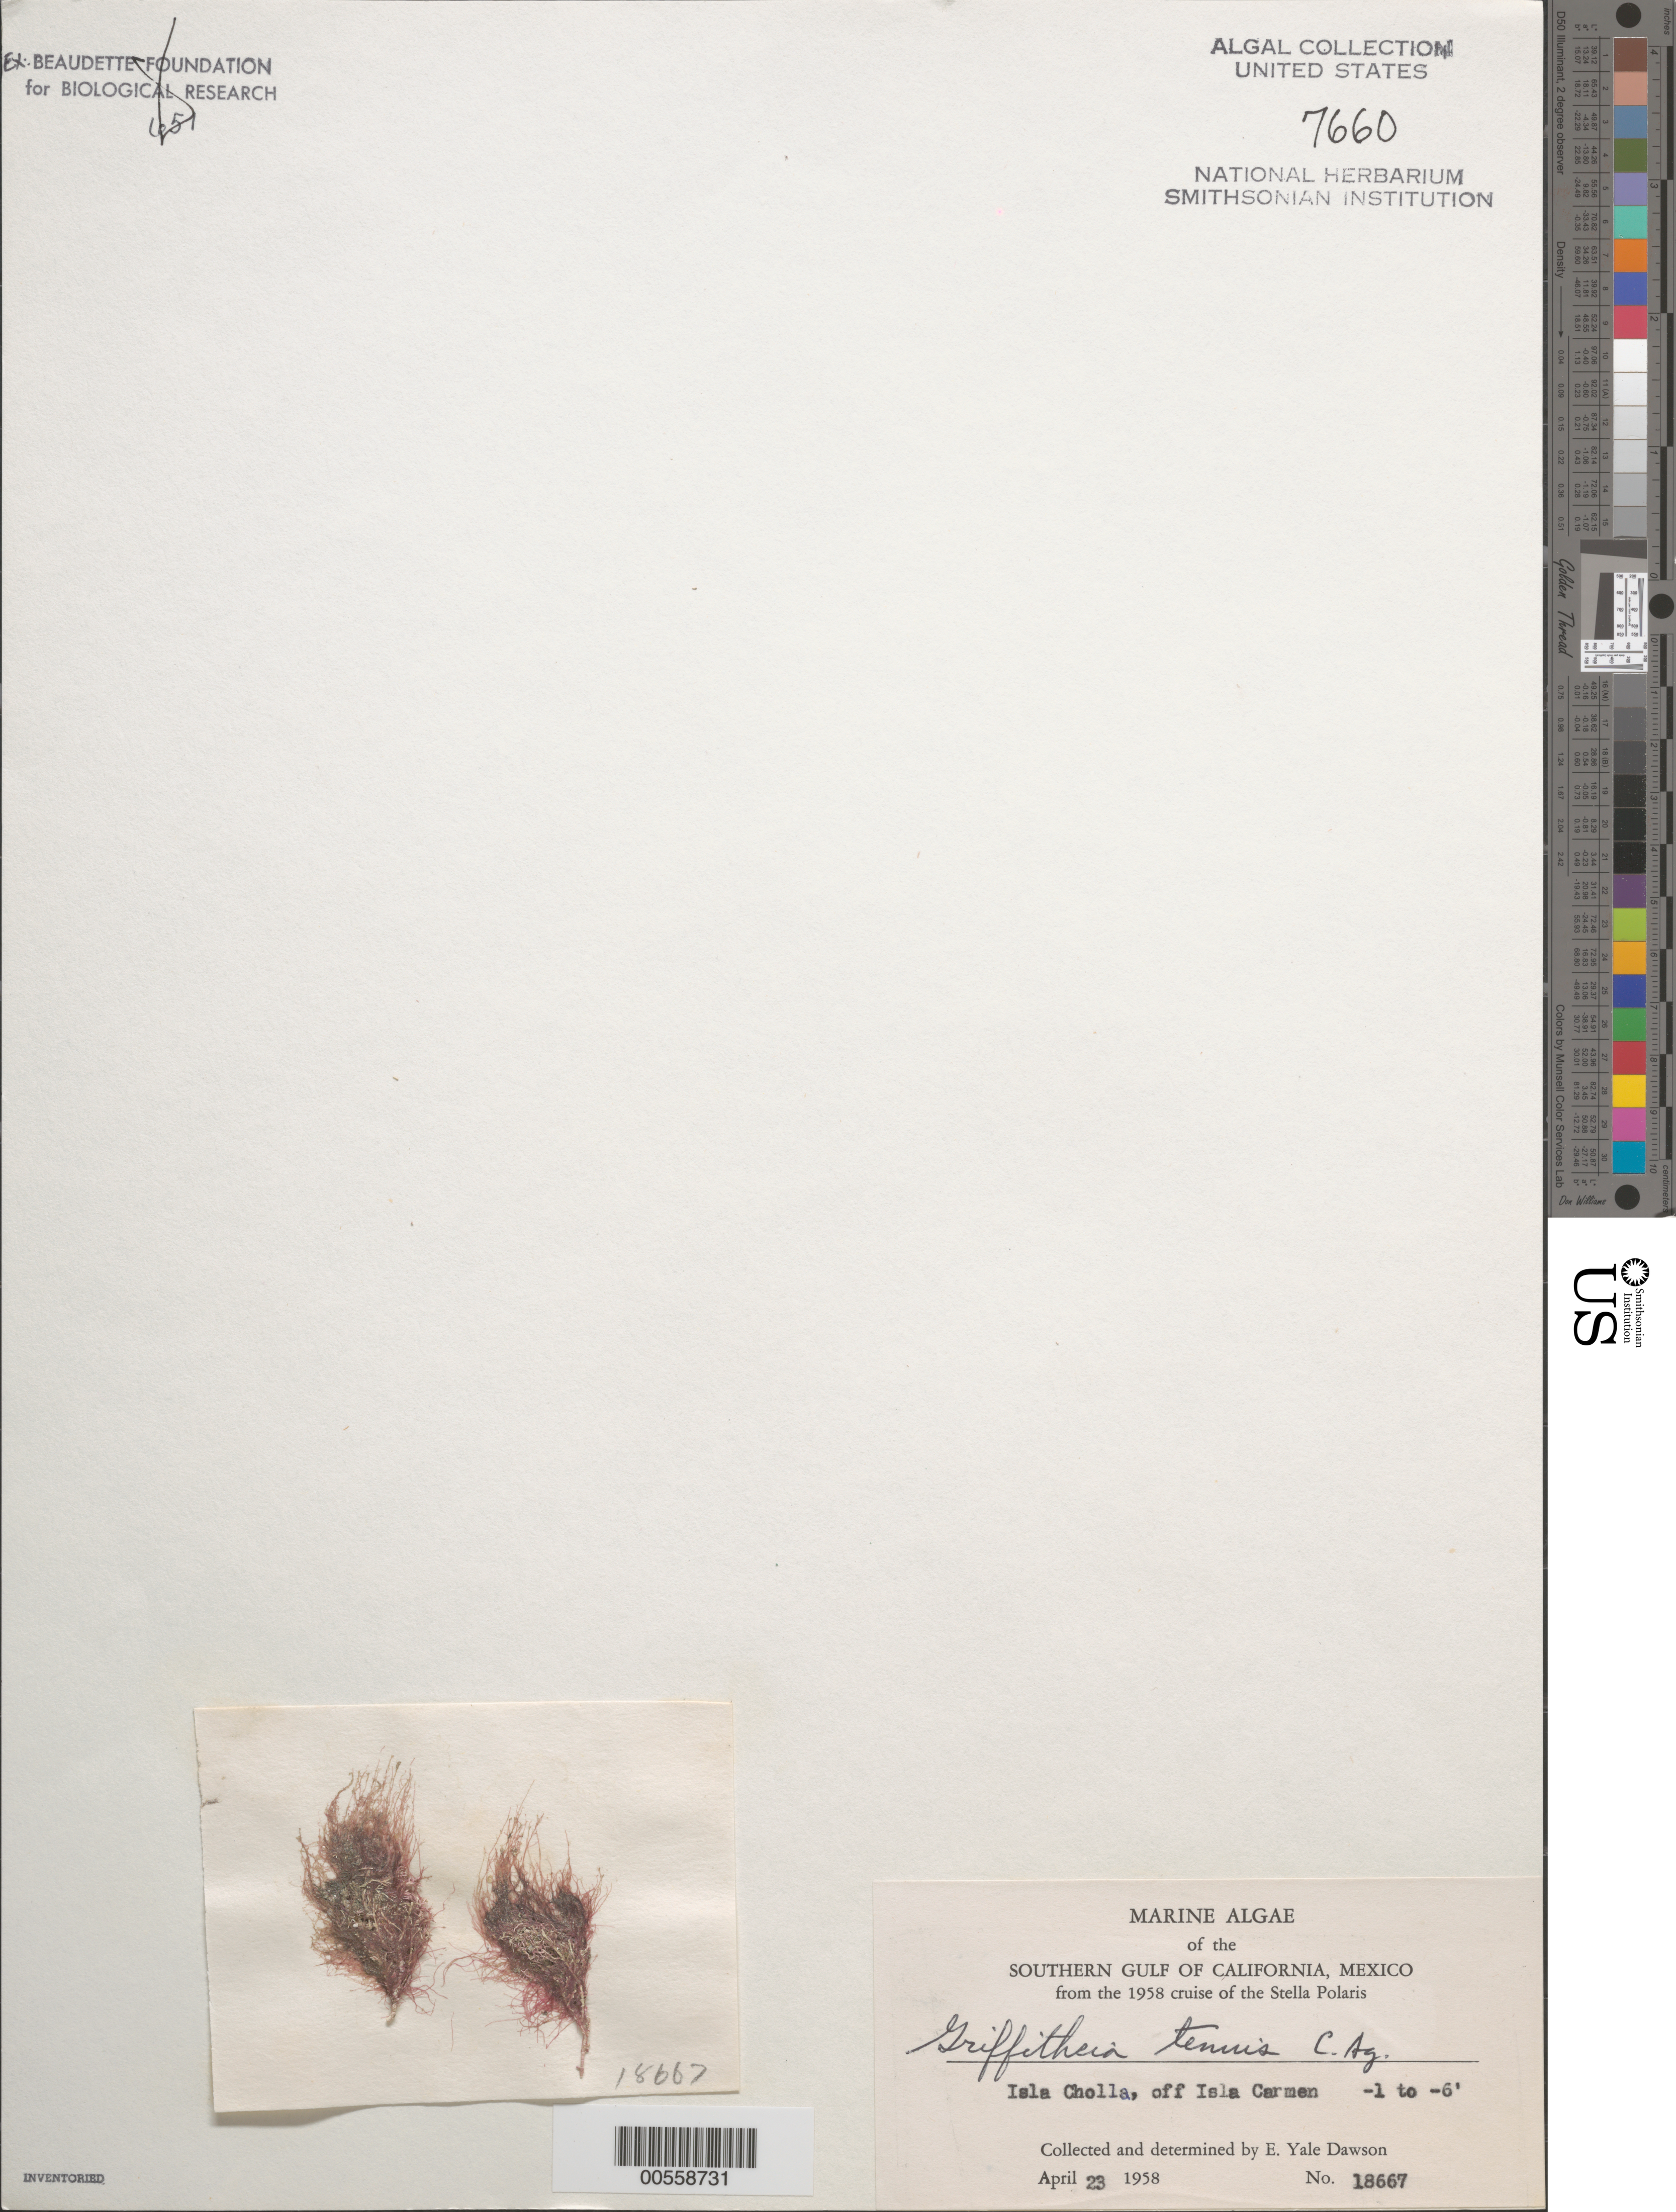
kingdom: Plantae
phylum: Rhodophyta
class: Florideophyceae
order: Ceramiales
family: Wrangeliaceae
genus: Anotrichium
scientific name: Anotrichium tenue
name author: (C. Agardh) Nägeli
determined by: Algae name updating Project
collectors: E. Y. Dawson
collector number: EYD 18667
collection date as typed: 23 Apr 1958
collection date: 1958-04-23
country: Mexico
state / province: Baja California Sur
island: Isla Cholla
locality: Off Isla Carmen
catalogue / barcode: US 7660